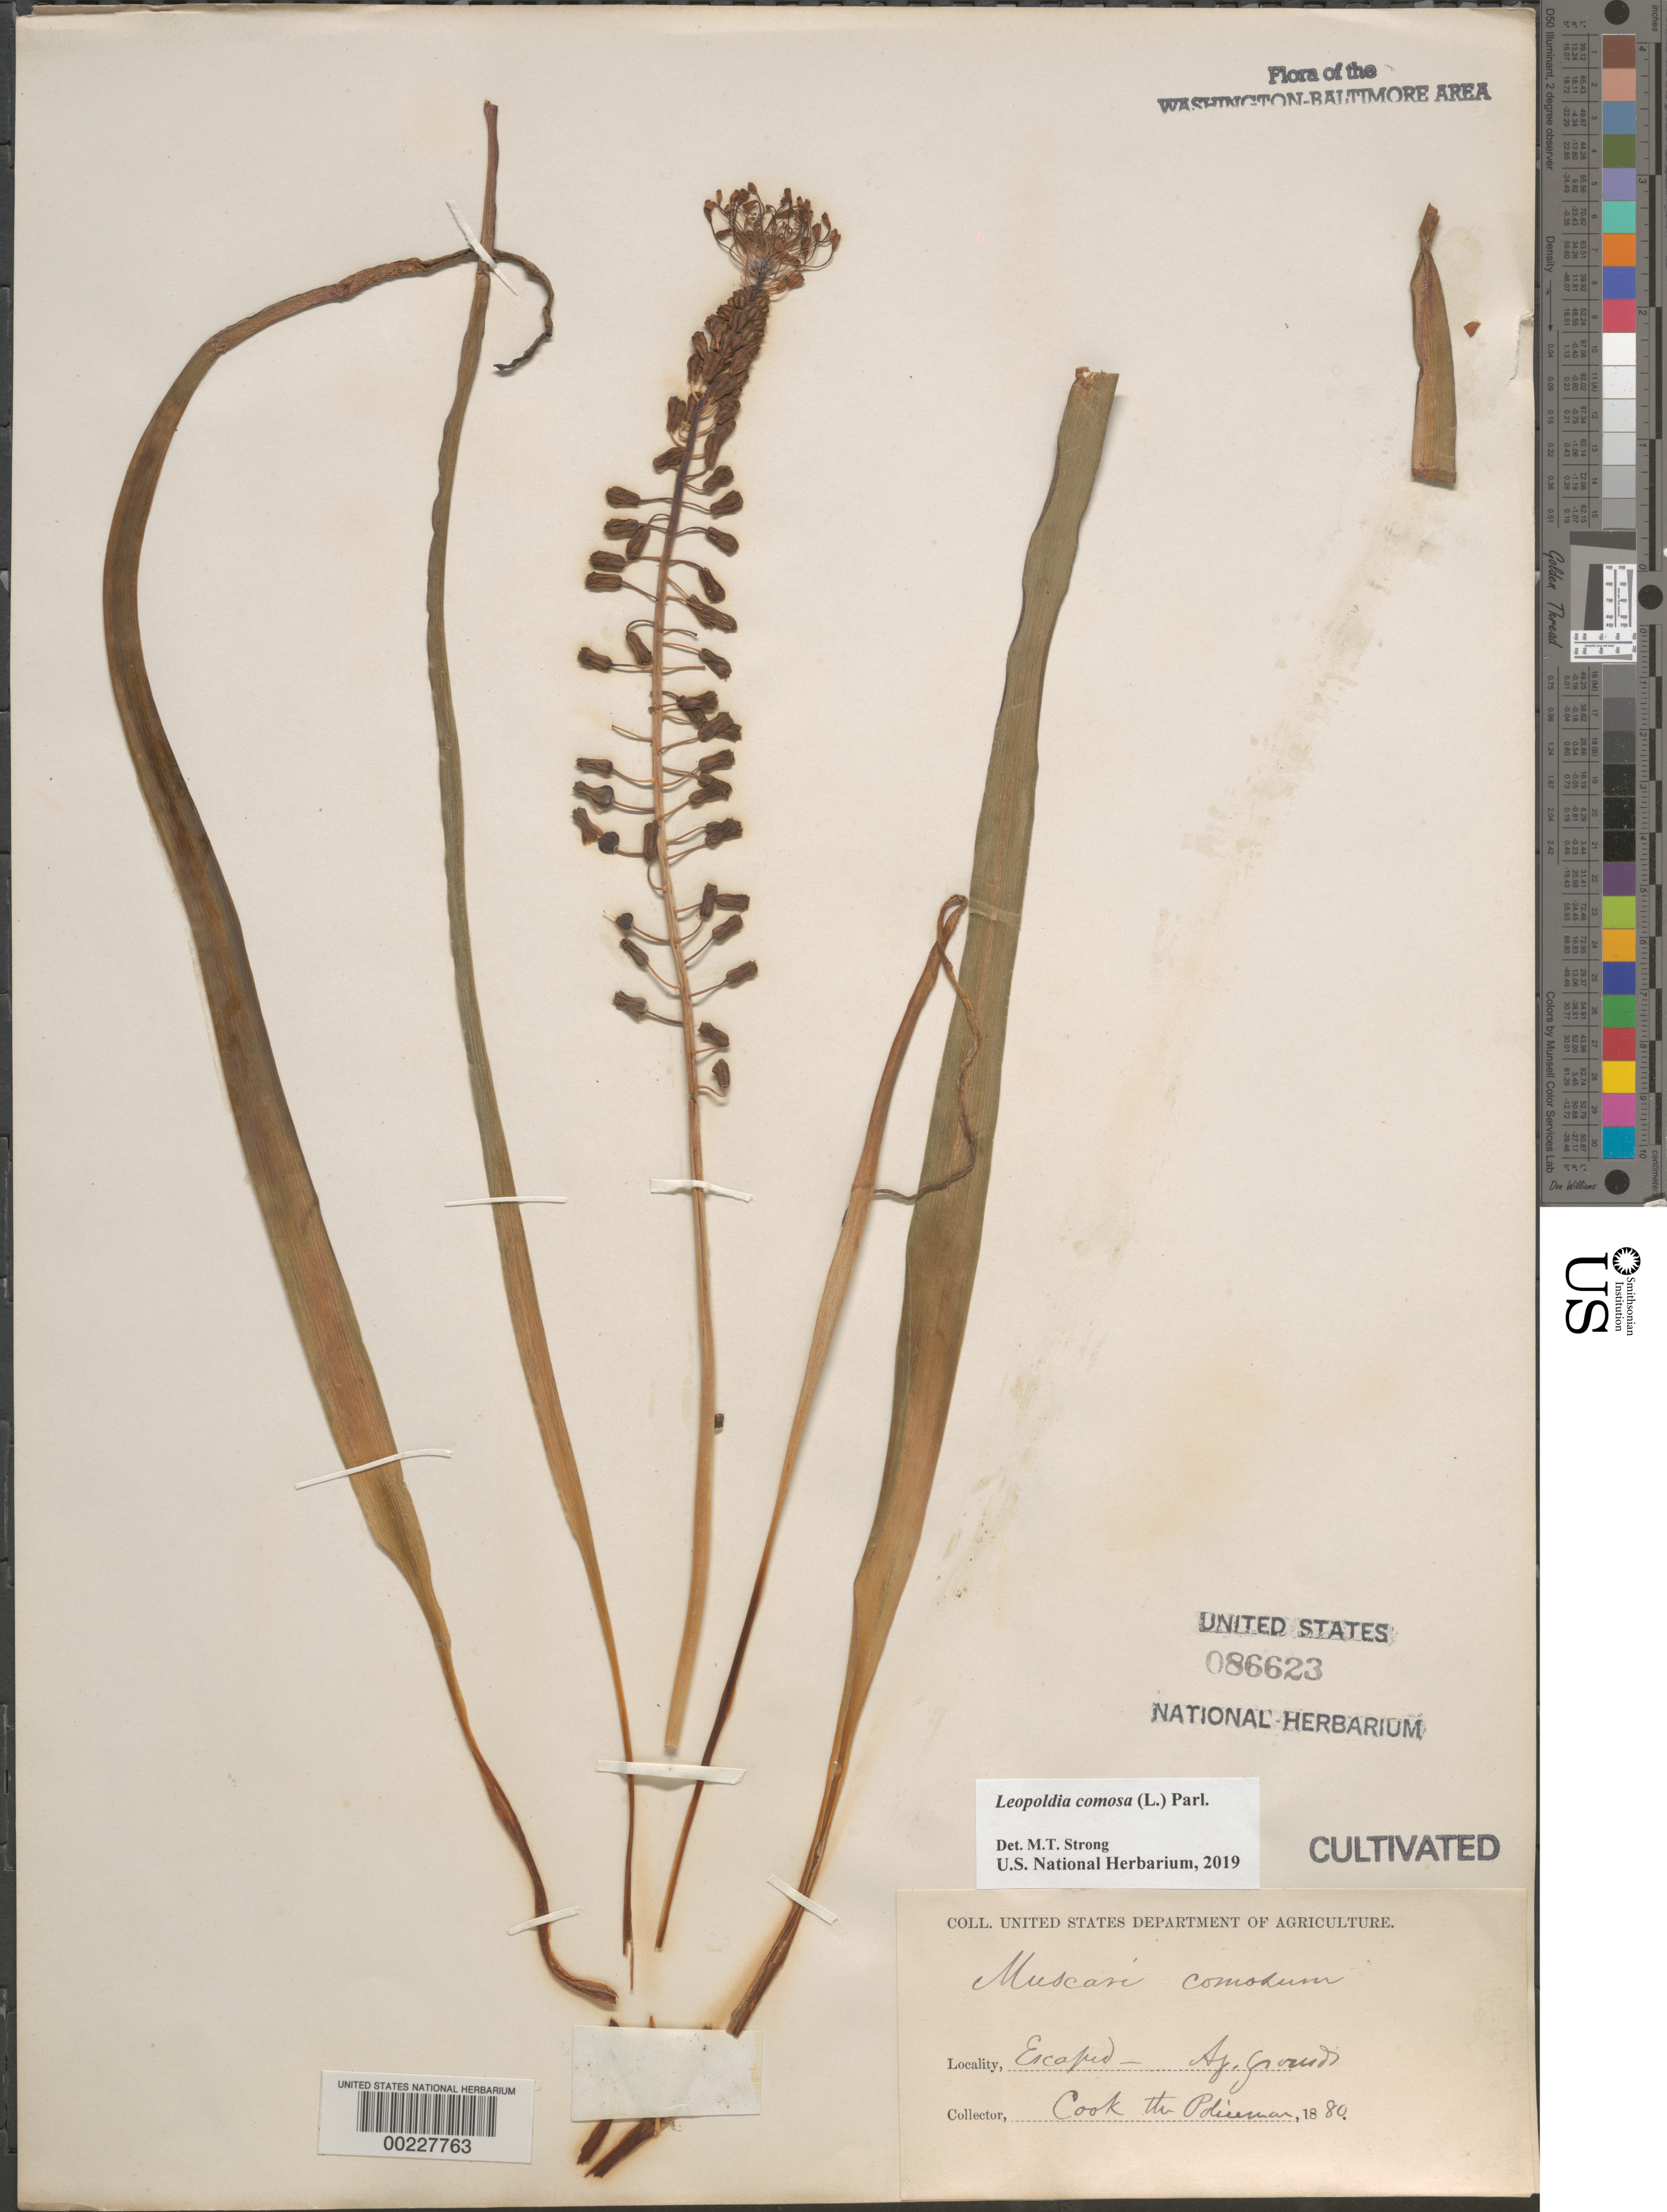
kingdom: Plantae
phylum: Tracheophyta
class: Liliopsida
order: Asparagales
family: Asparagaceae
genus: Leopoldia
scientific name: Leopoldia comosa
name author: (L.) Parl.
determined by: Strong, Mark T., (BOT), Smithsonian Institution - National Museum of Natural History (UNITED STATES)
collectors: Cook, --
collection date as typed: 1880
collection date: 1880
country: United States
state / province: District of Columbia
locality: Agriculture grounds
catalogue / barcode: US 86623